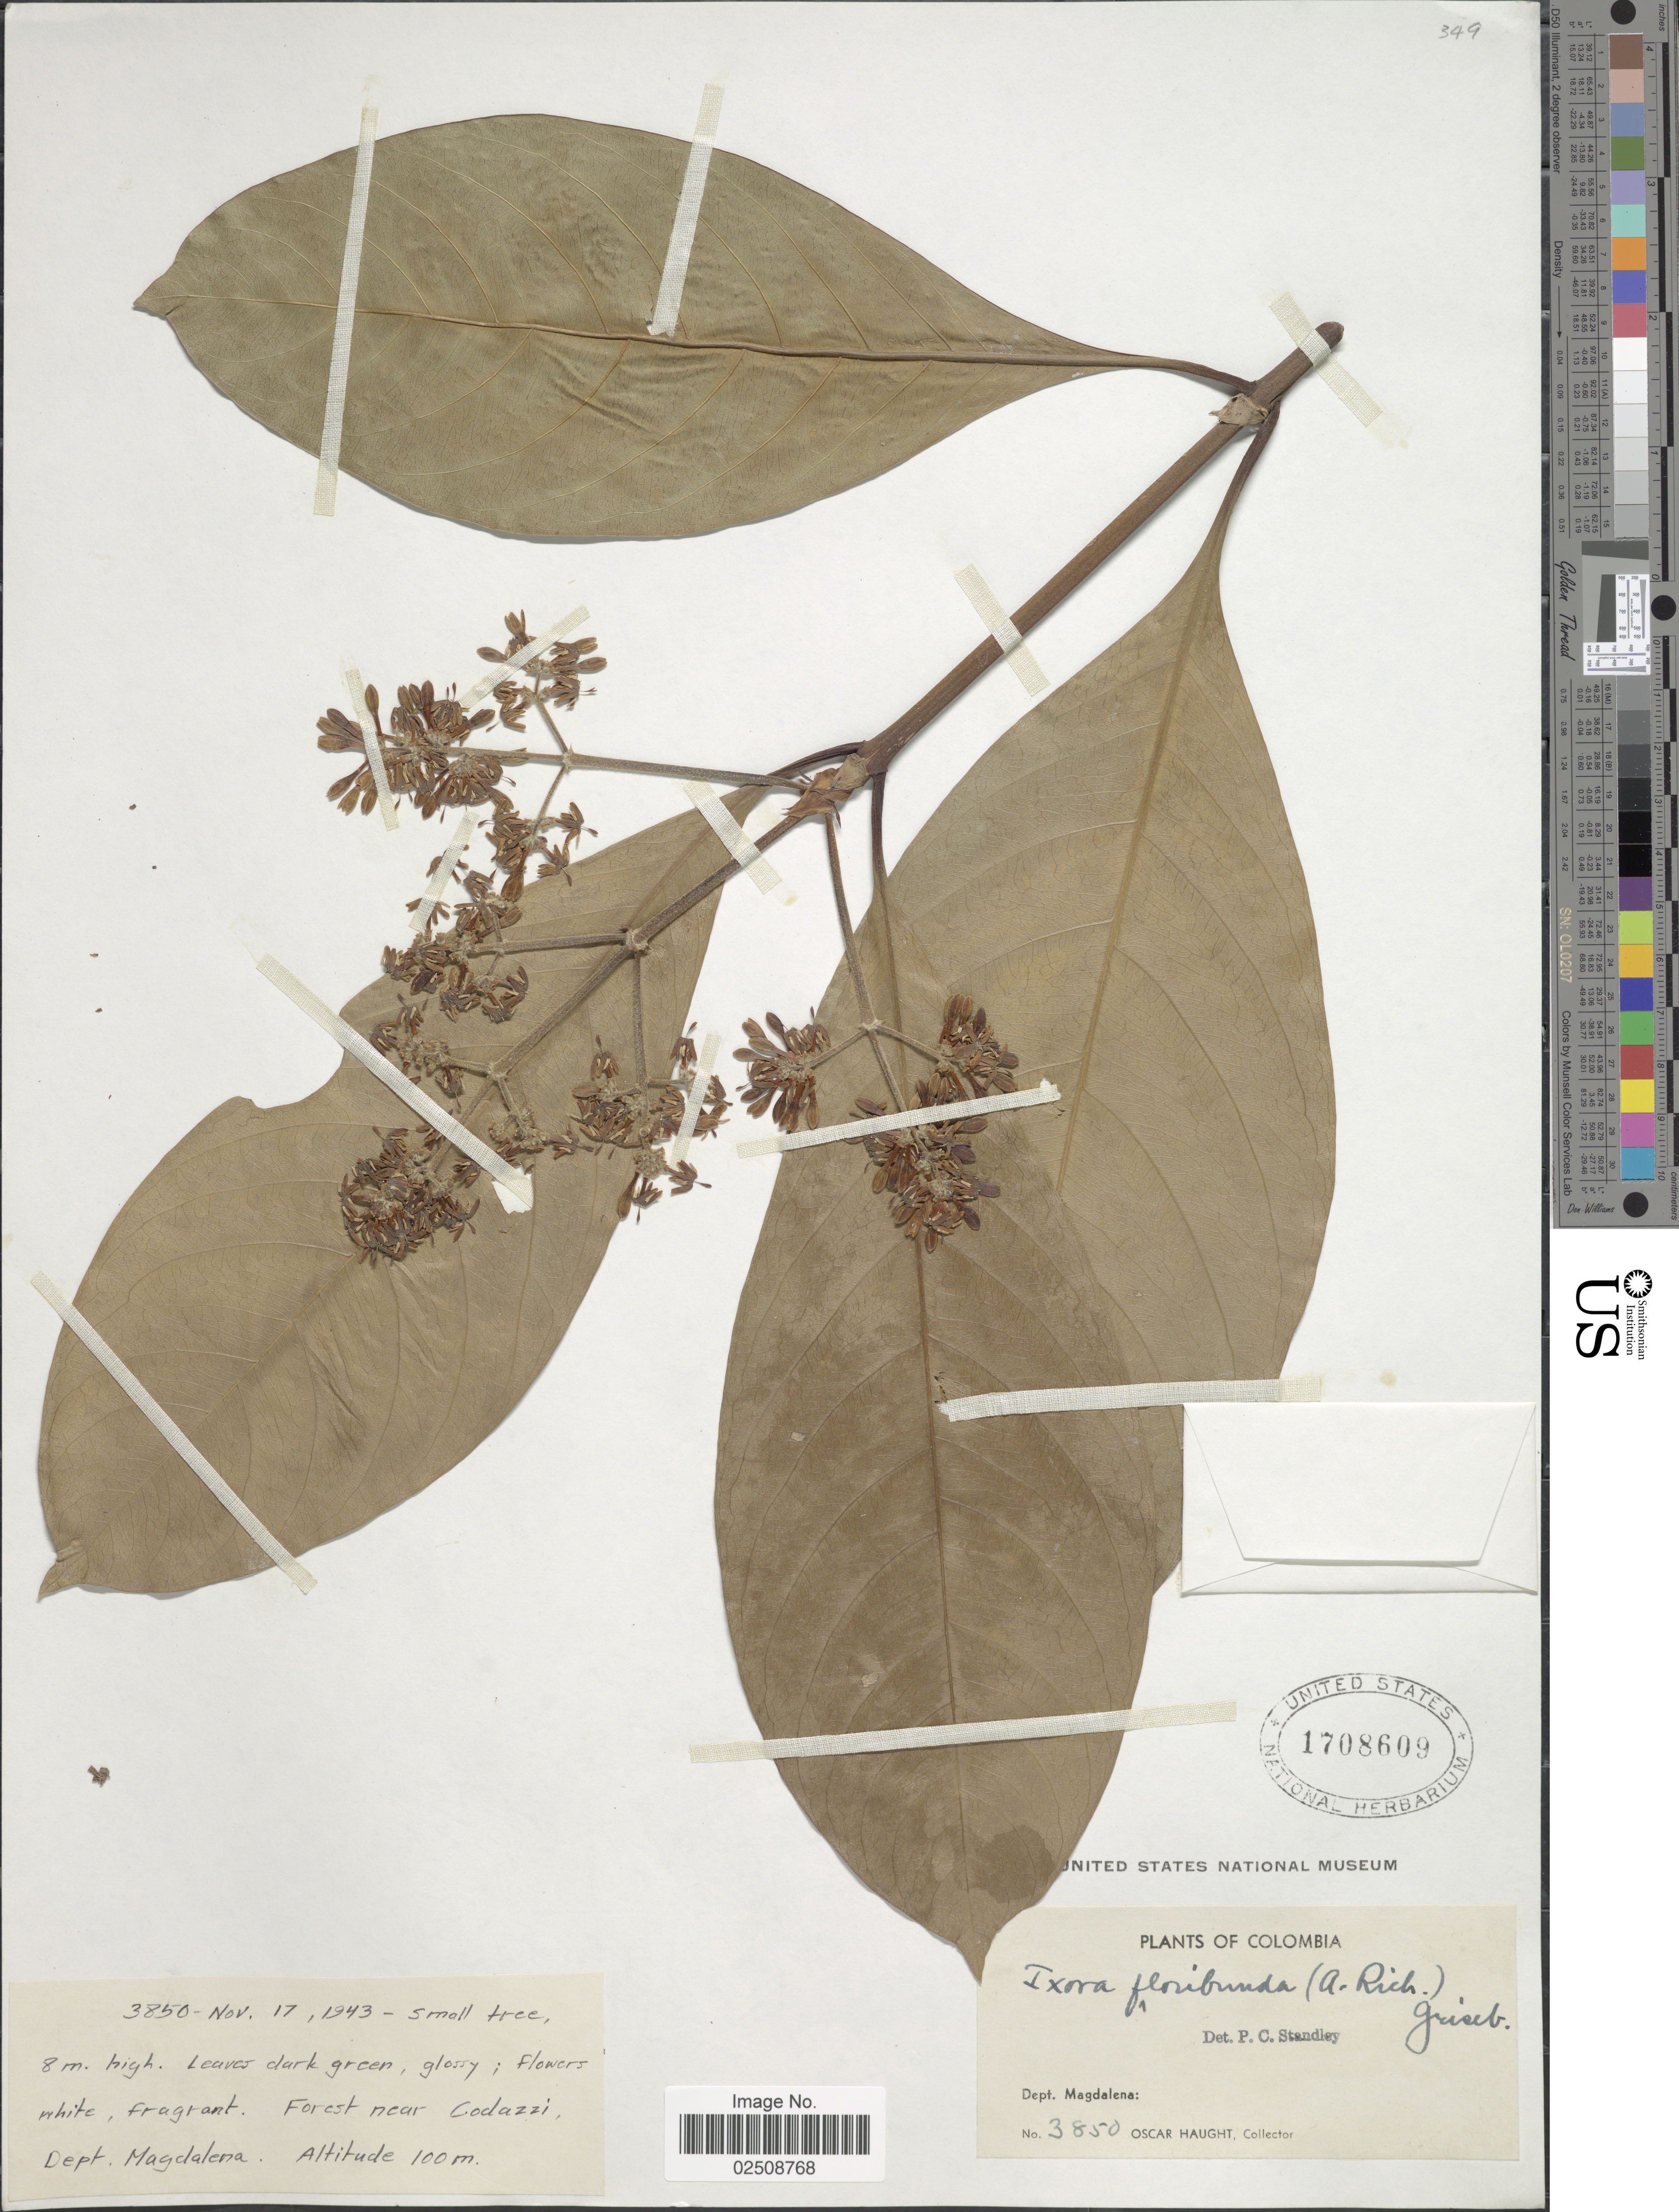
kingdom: Plantae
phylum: Tracheophyta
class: Magnoliopsida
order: Gentianales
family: Rubiaceae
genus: Ixora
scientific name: Ixora floribunda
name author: (A. Rich.) Griseb.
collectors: O. L. Haught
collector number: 3850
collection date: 1943-11-17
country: Colombia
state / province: Magdalena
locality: Forest near Codazzi, Dept. Magdalena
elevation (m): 100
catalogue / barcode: US 1708609